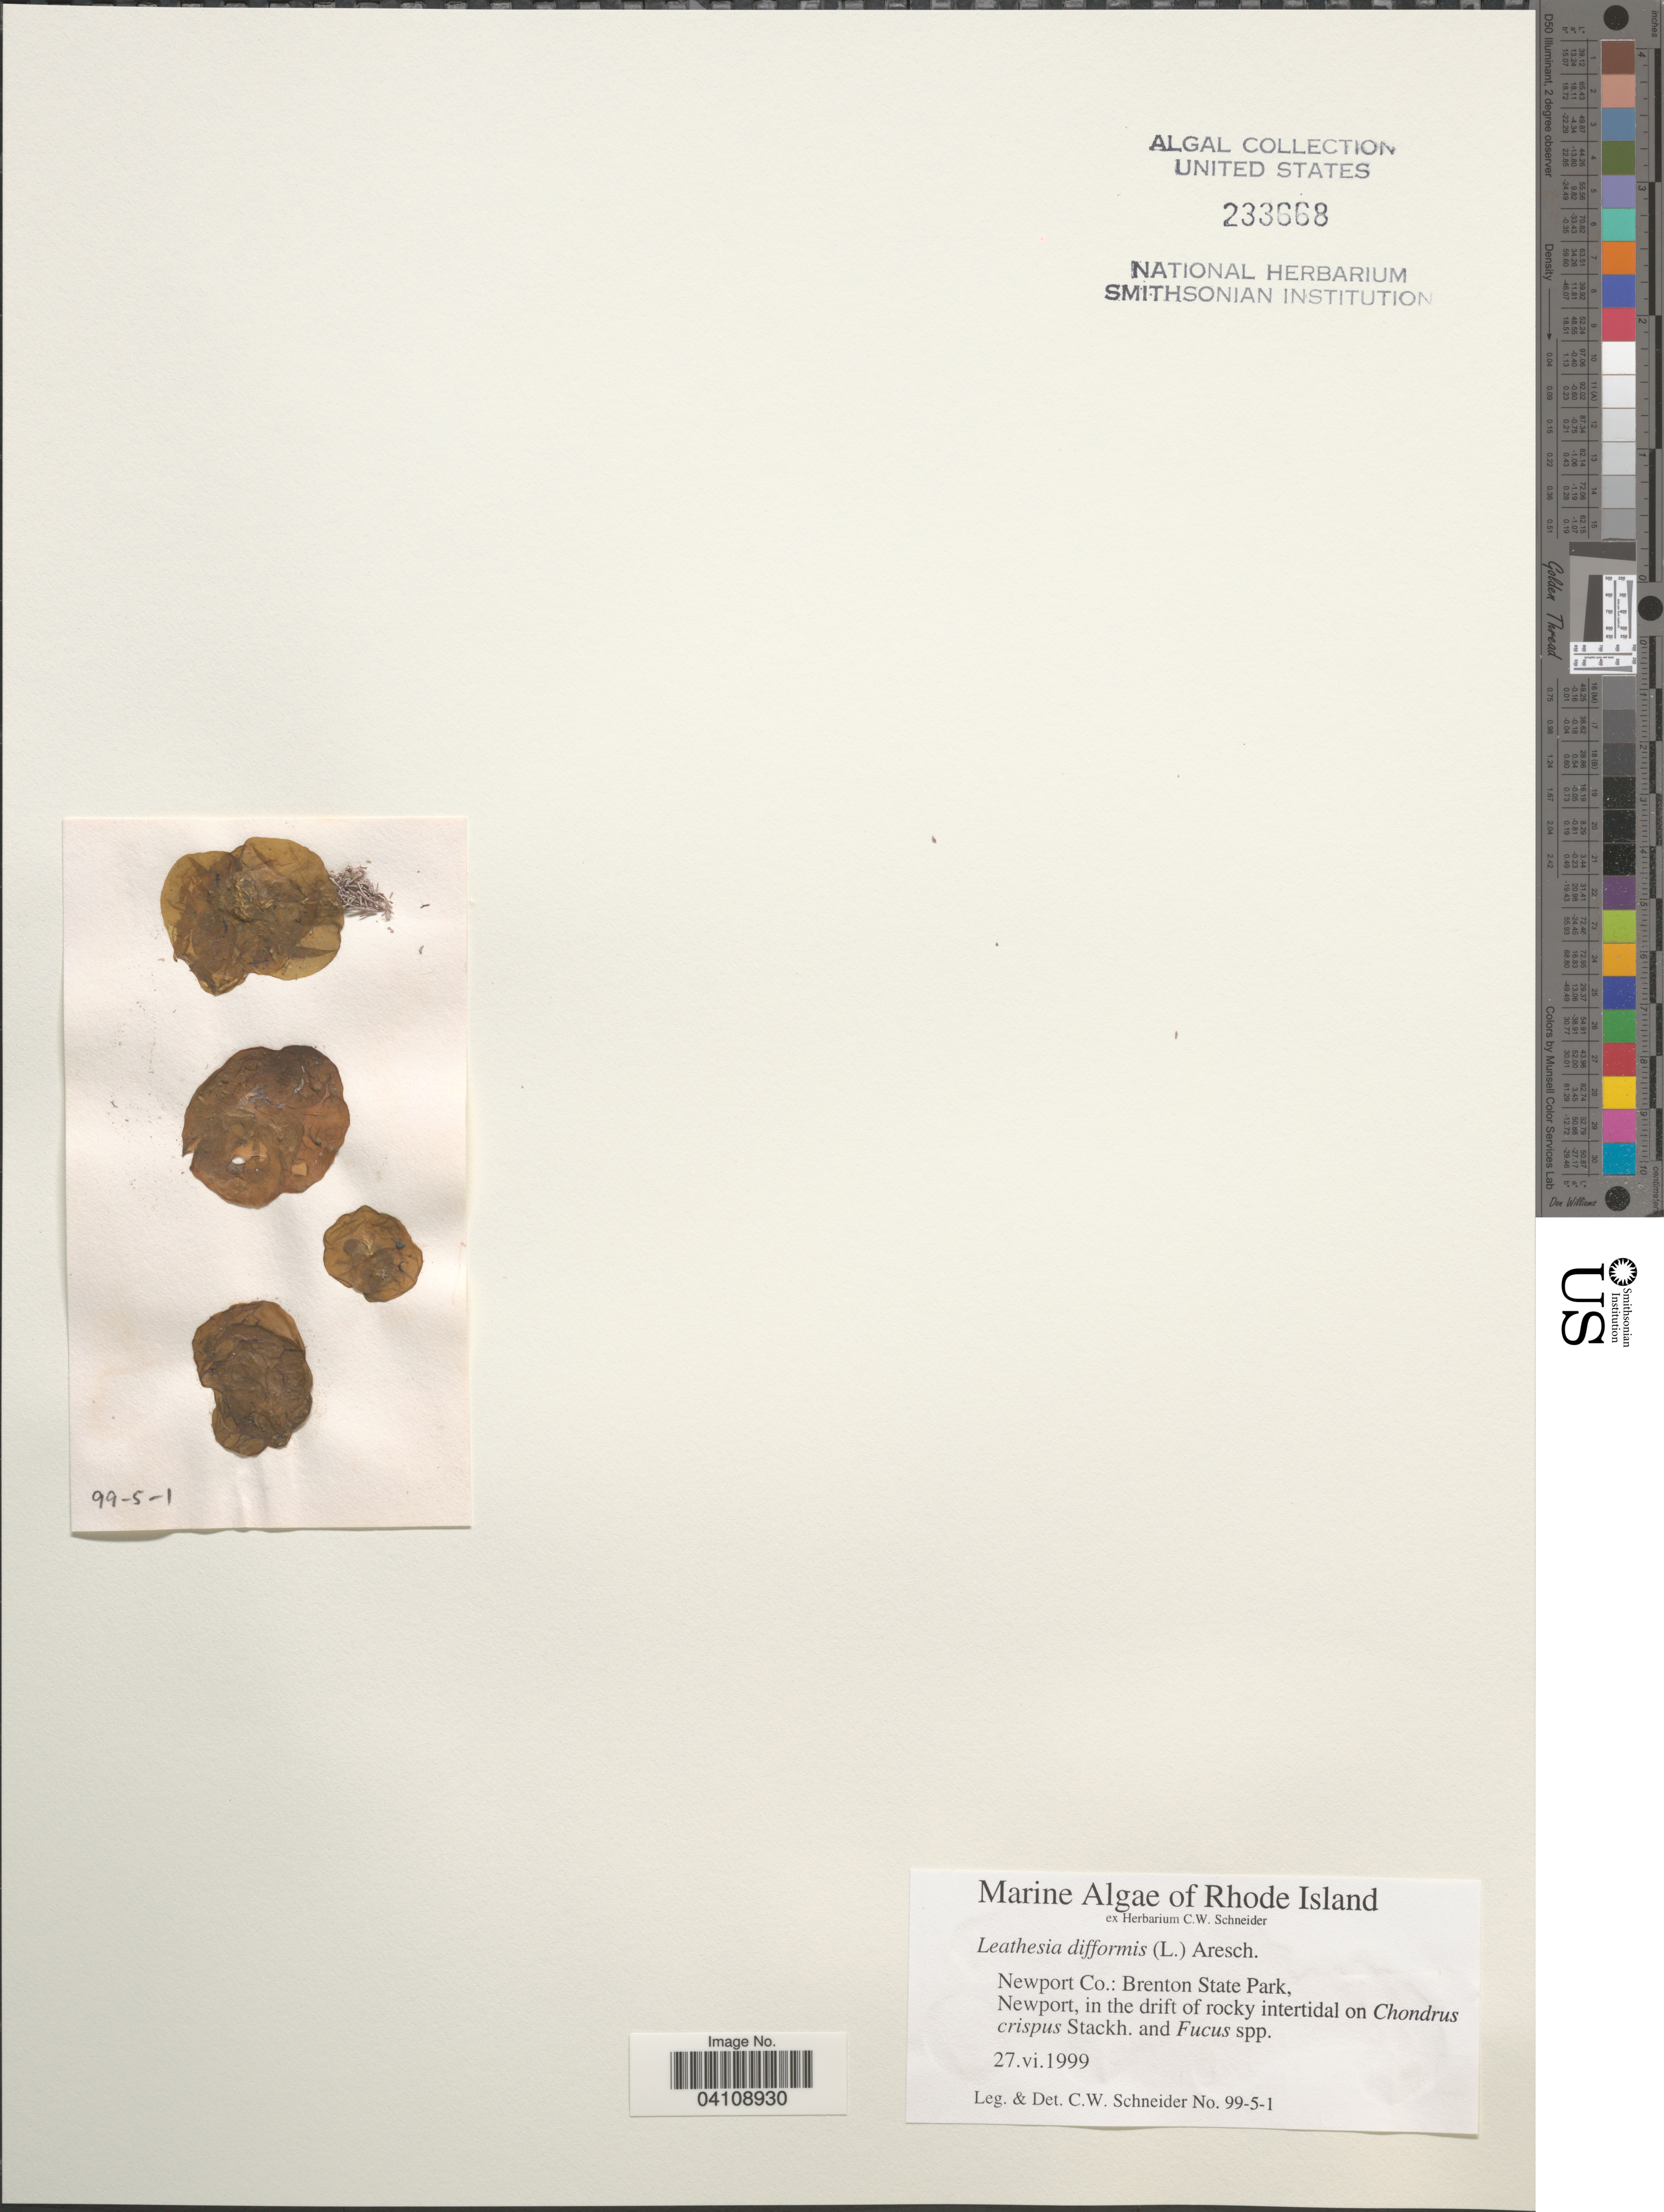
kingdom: Chromista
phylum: Ochrophyta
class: Phaeophyceae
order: Ectocarpales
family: Chordariaceae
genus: Leathesia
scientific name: Leathesia difformis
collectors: C. W.Schneider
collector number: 99-5-1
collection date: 1999-06-27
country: United States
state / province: Rhode Island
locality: Newport Co.: Brenton State Park, Newport.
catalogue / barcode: US 233668